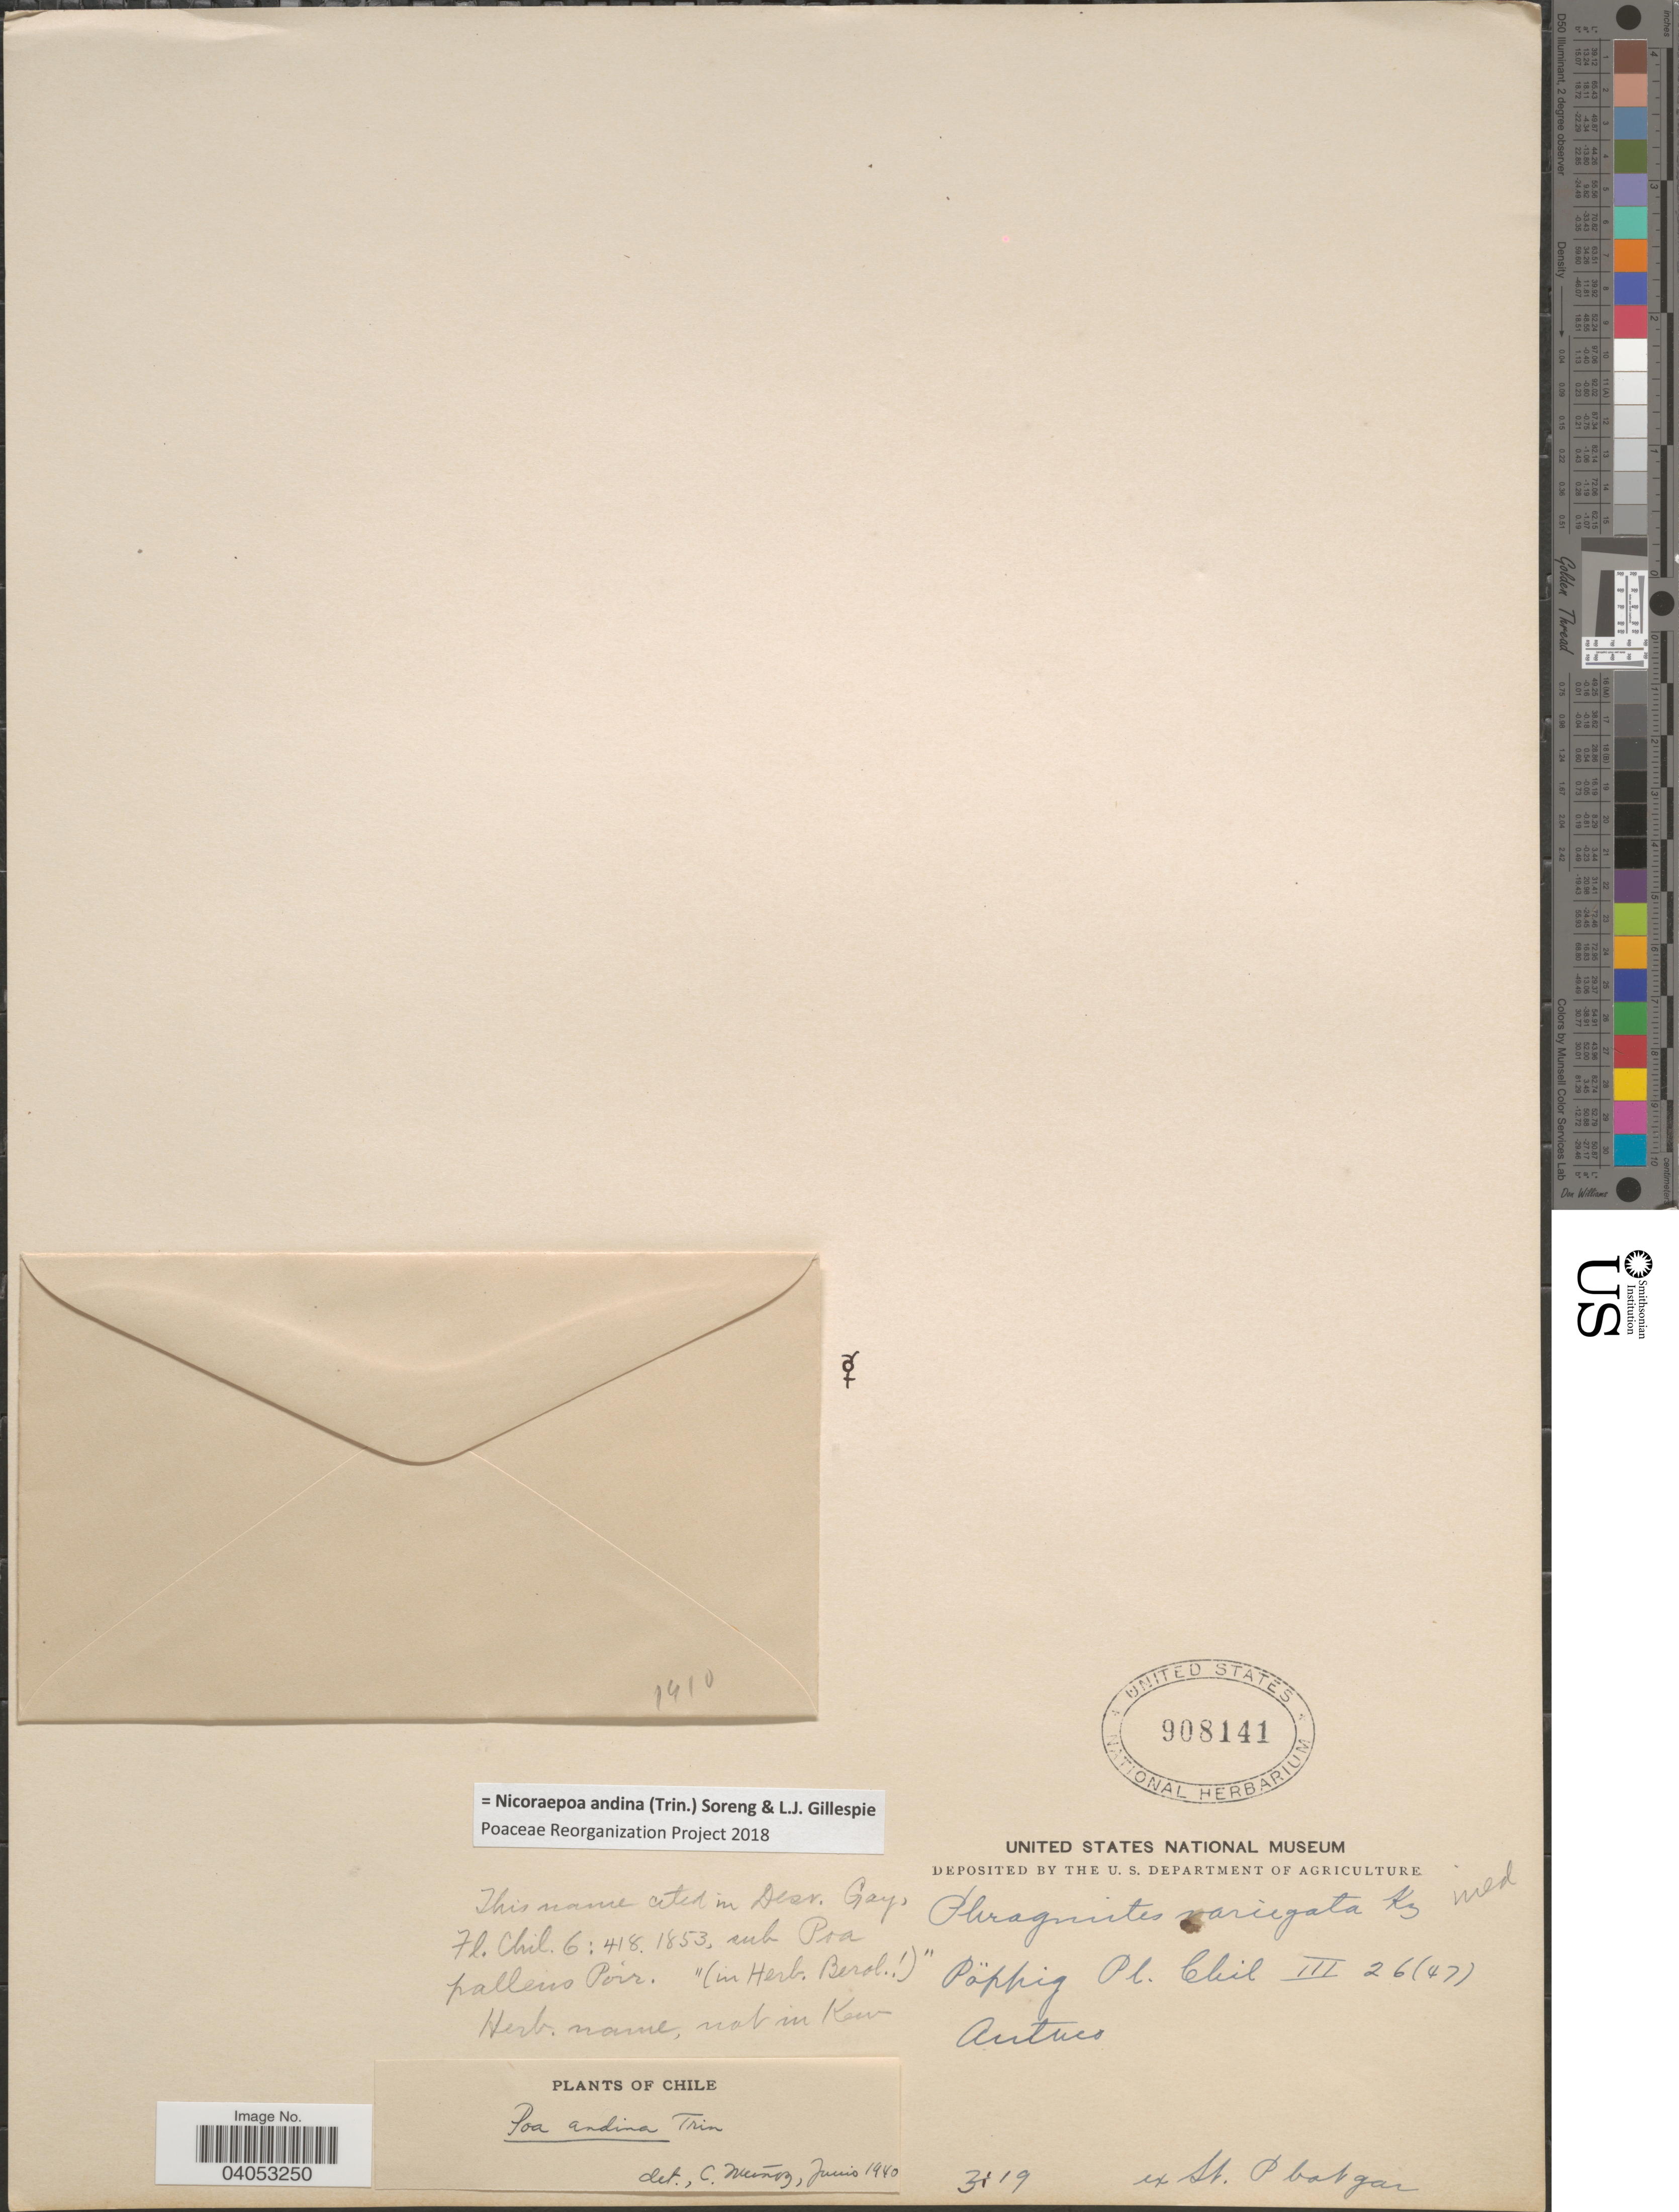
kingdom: Plantae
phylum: Tracheophyta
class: Liliopsida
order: Poales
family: Poaceae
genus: Nicoraepoa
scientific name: Nicoraepoa andina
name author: (Trin.) Soreng & L.J. Gillespie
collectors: -. Poppig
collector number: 47?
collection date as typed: Transcribed d/m/y: /3/26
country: Chile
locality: Antuco.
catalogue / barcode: US 908141